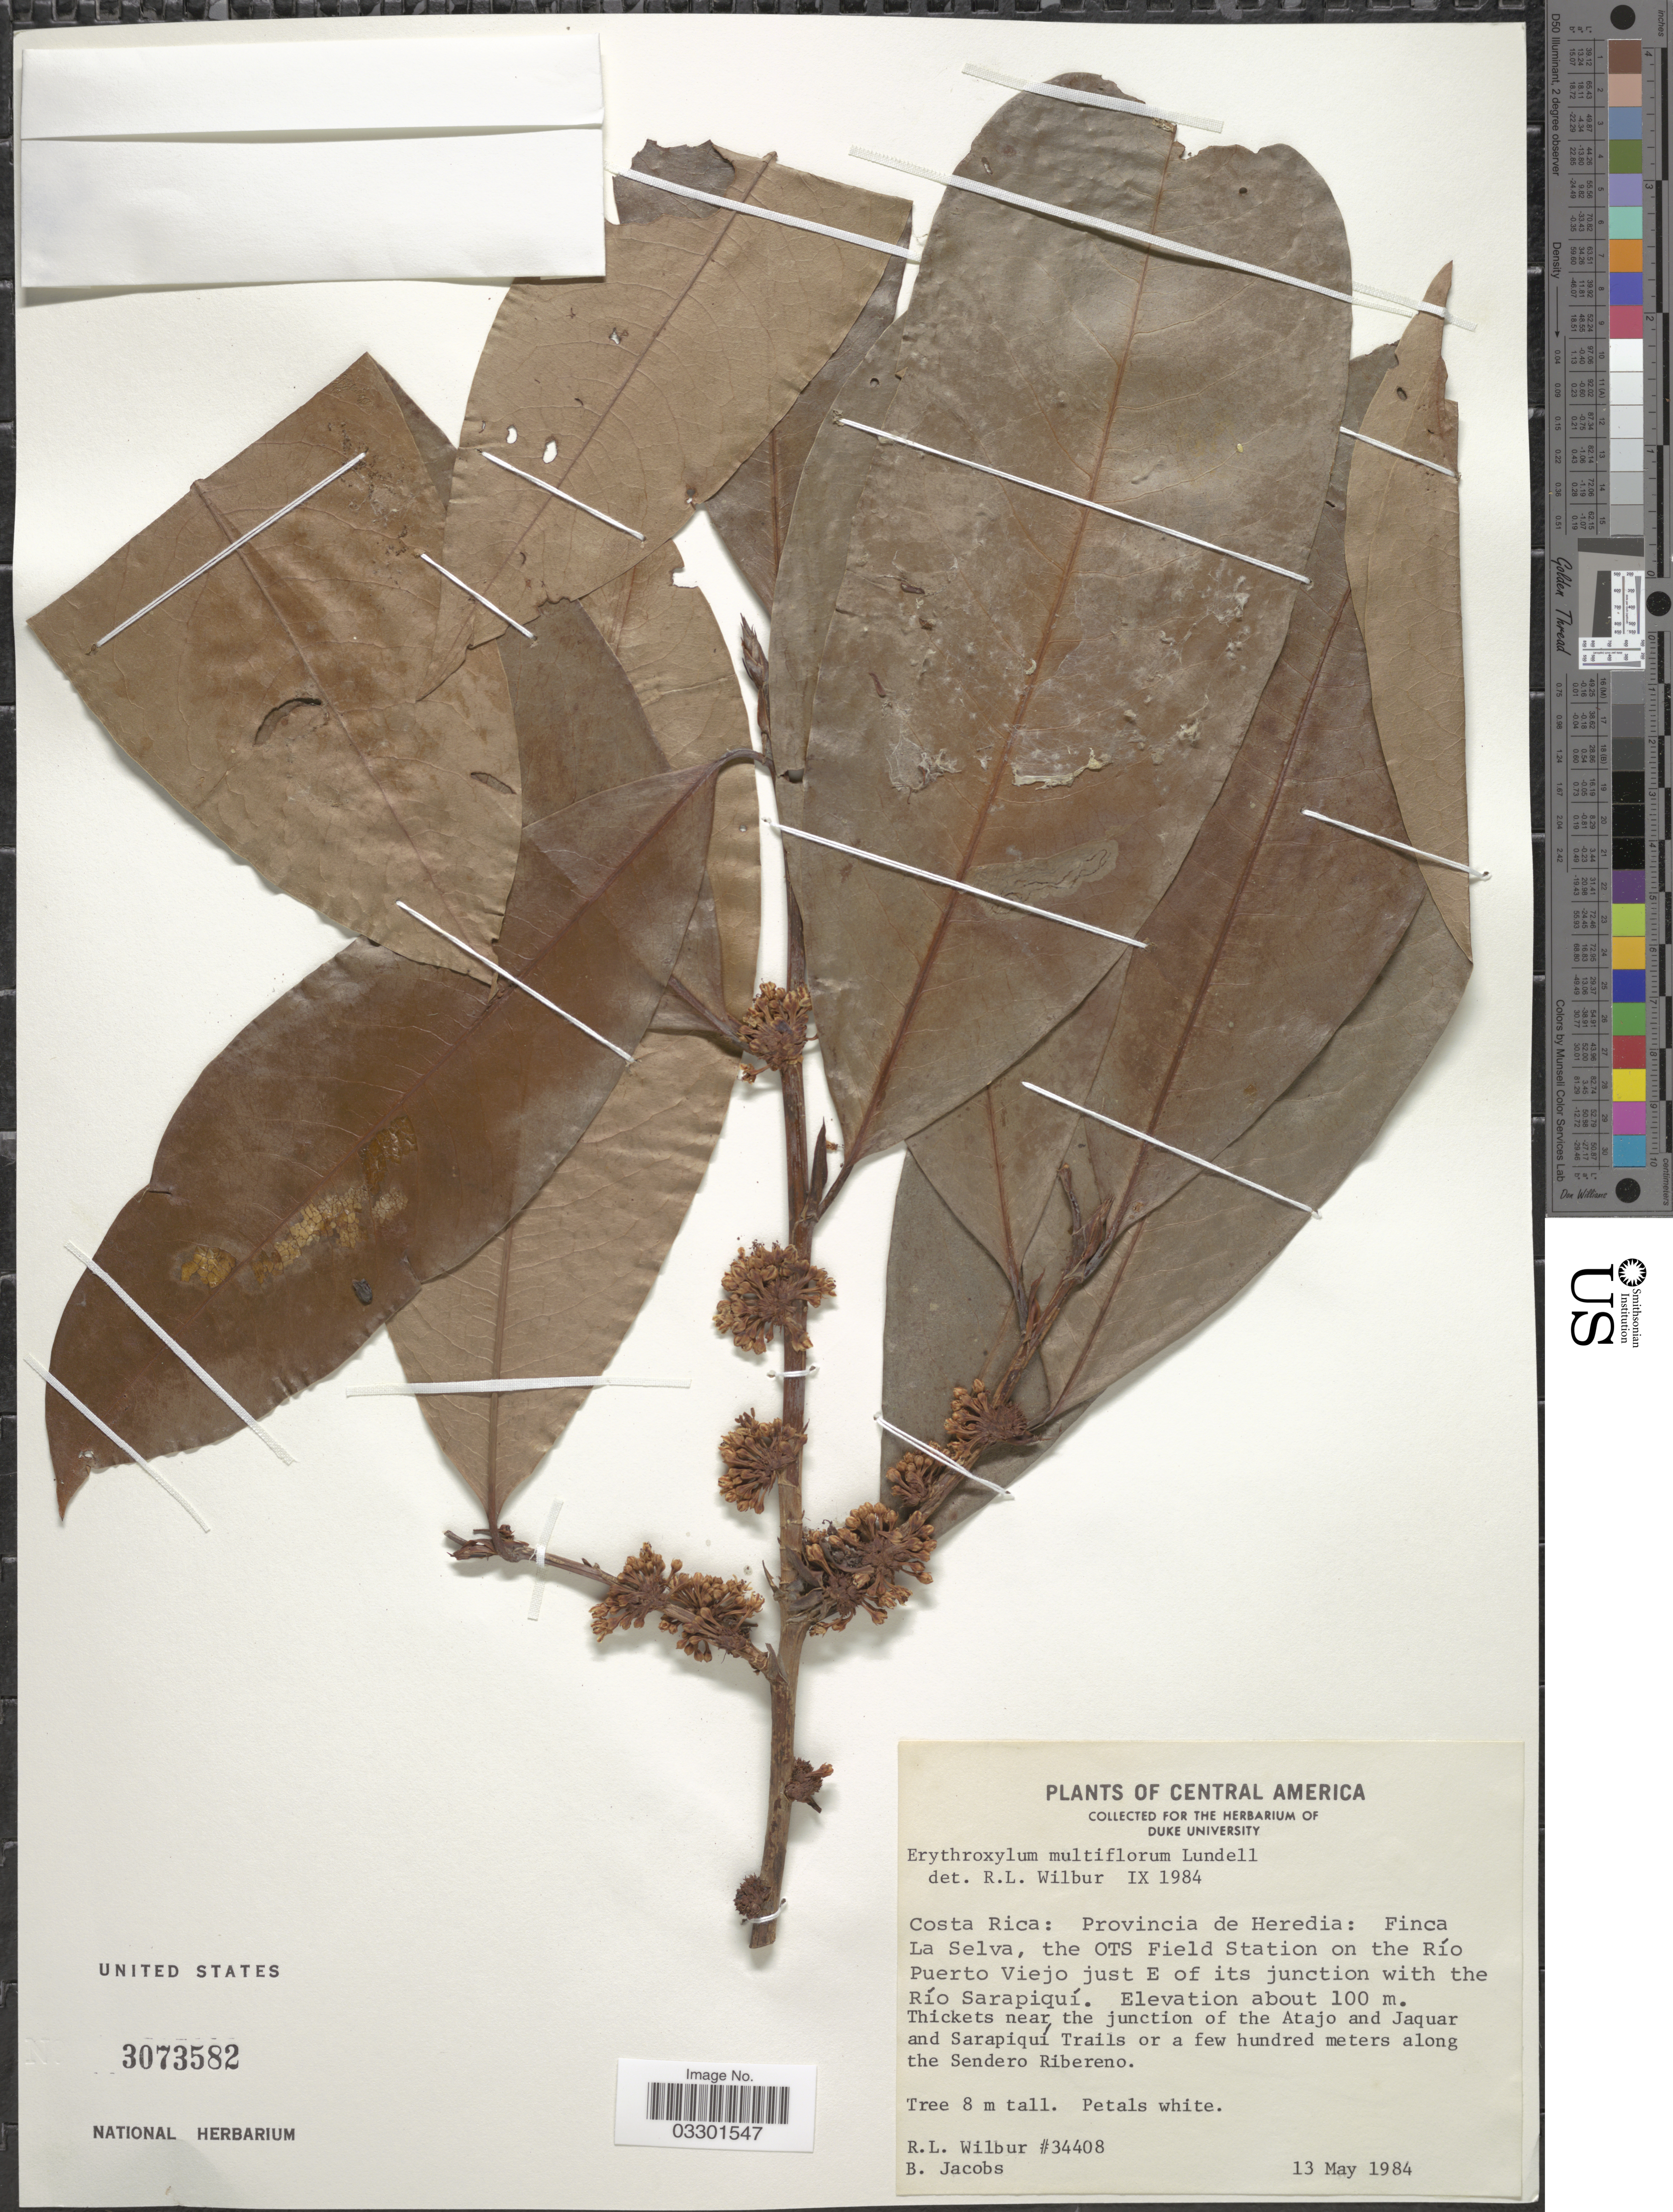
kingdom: Plantae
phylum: Tracheophyta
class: Magnoliopsida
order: Malpighiales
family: Erythroxylaceae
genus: Erythroxylum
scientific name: Erythroxylum multiflorum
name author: Lundell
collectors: R. L. Wilbur & B. Jacobs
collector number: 34408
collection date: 1984-05-13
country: Costa Rica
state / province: Heredia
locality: Finca La Selva, the OTS Field Station on the Río Puerto Viejo just E of its junction with the Río Sarapiquí. Thickets near the junction of the Atajo and Jaquar and Sarapiqui Trails or a few hundred meters along the Sendero Ribereno.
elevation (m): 100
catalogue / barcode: US 3073582